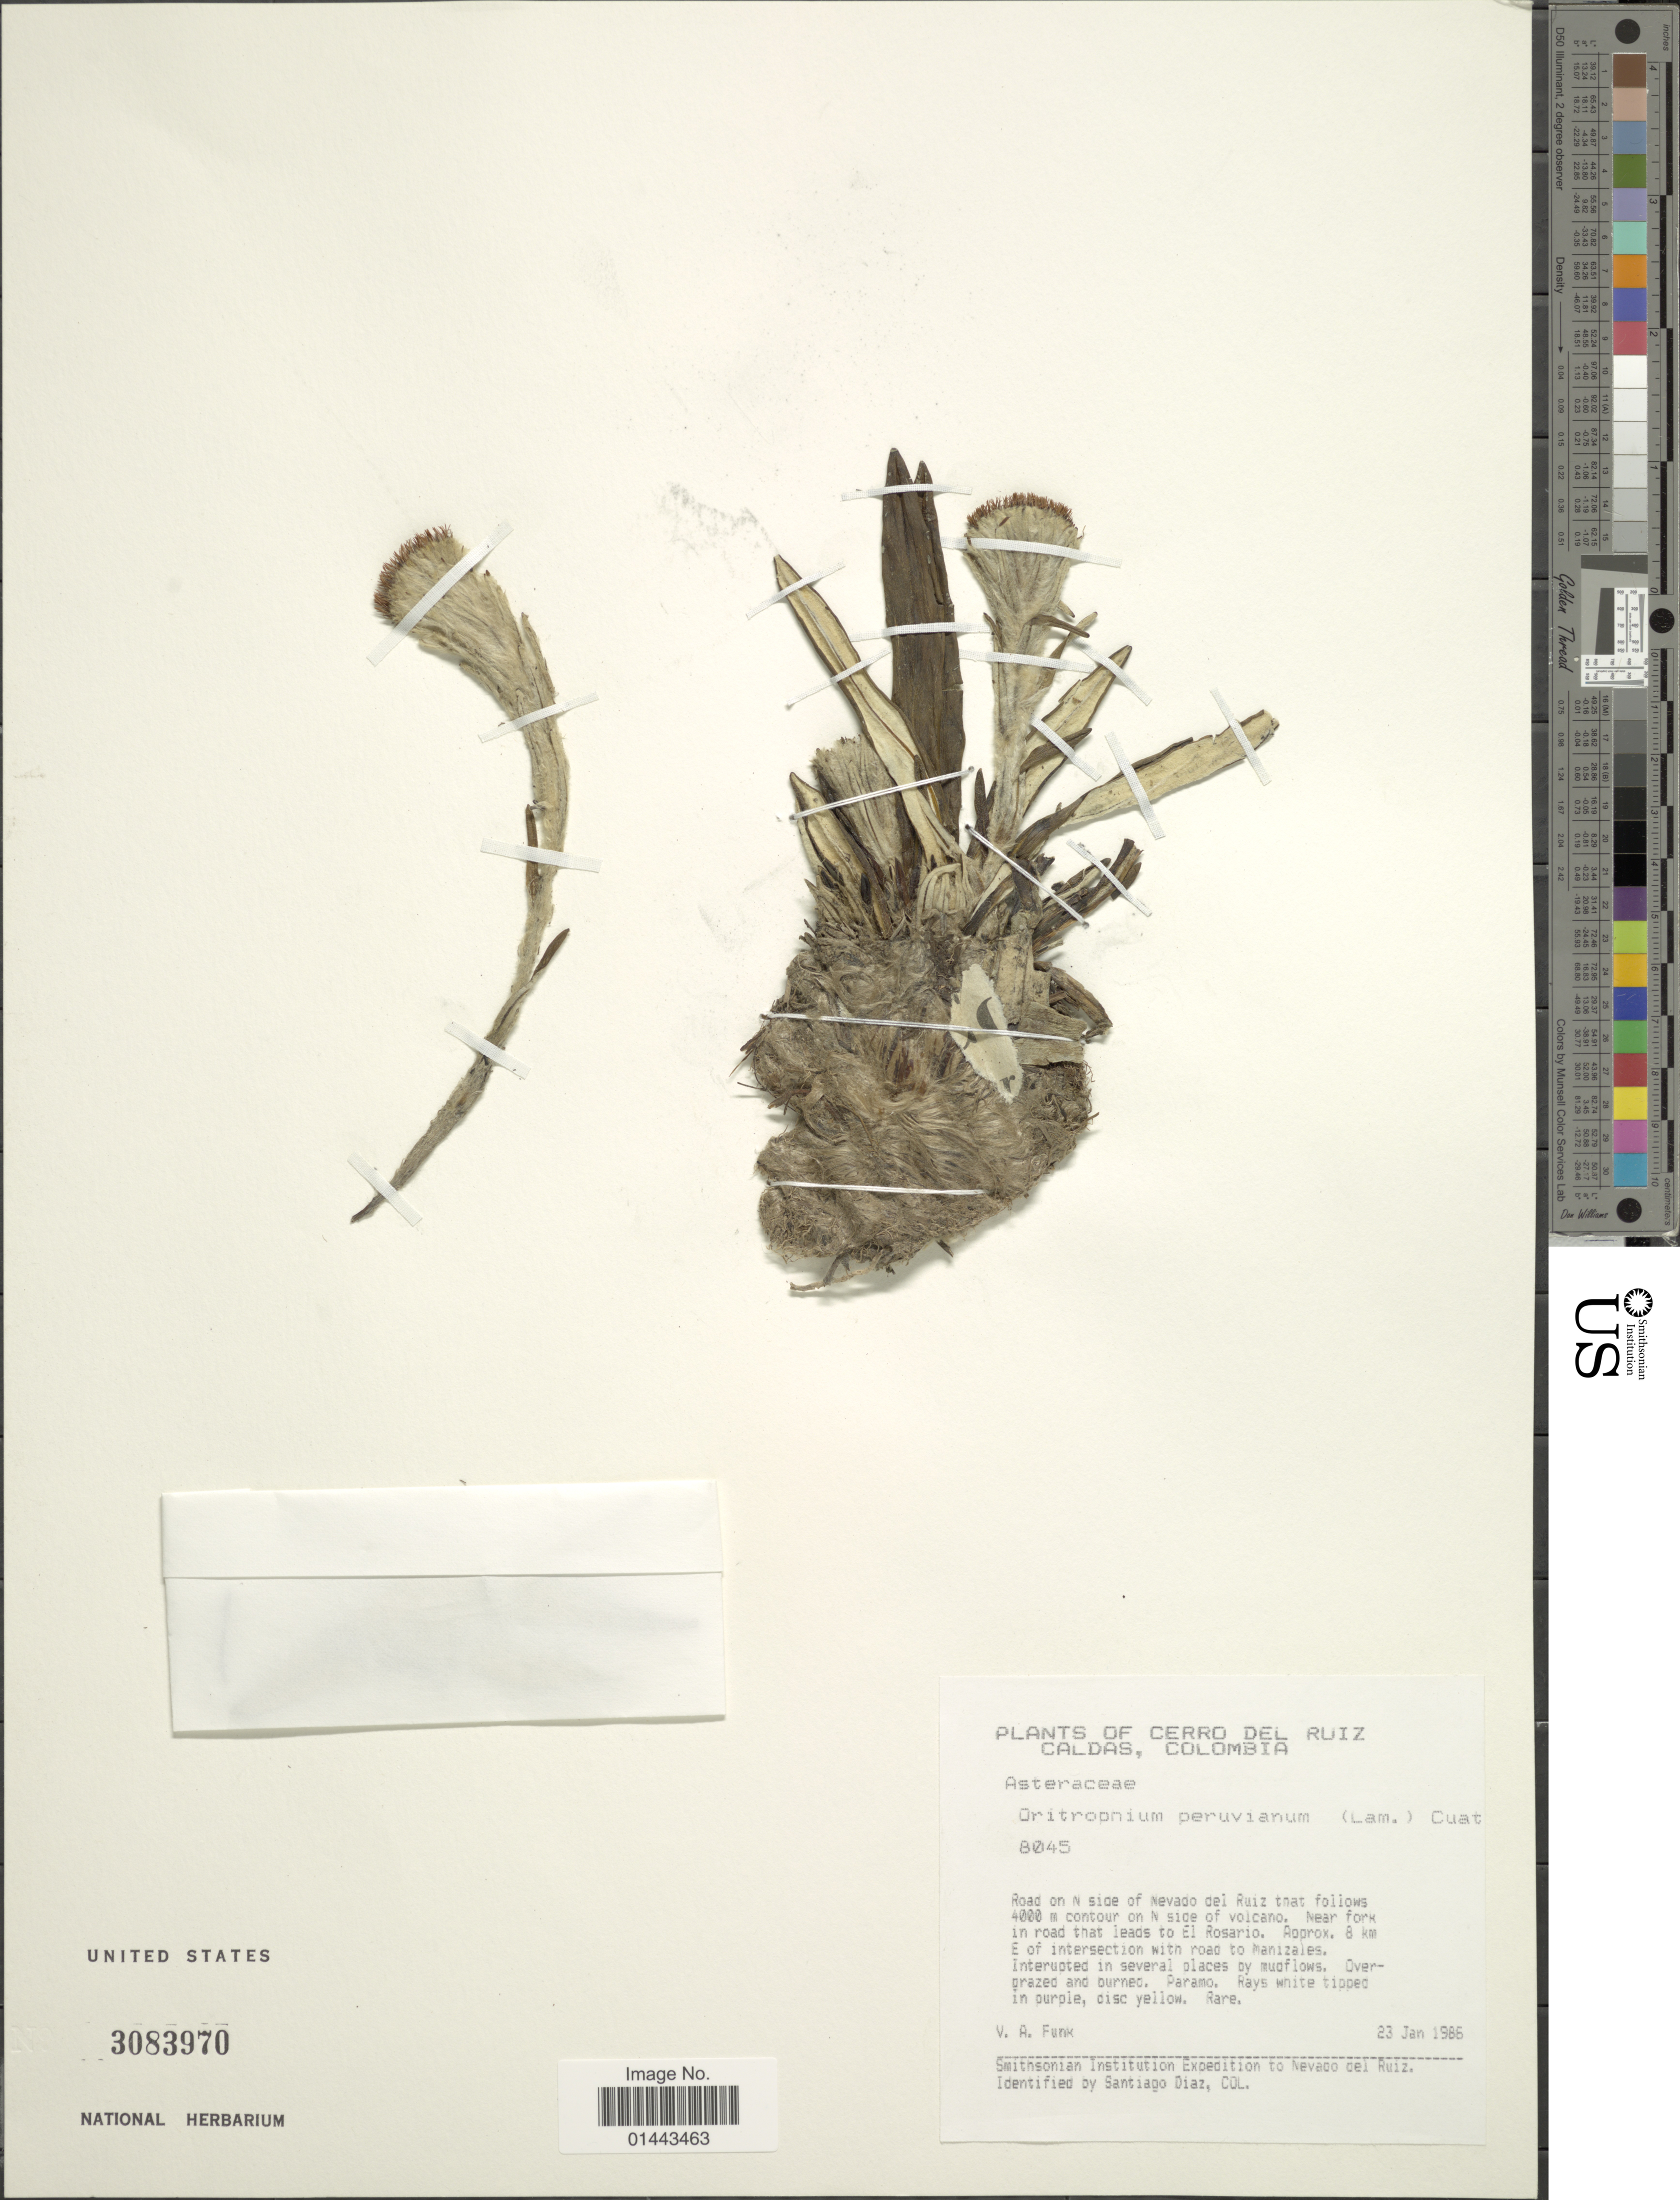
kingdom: Plantae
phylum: Tracheophyta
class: Magnoliopsida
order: Asterales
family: Asteraceae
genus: Oritrophium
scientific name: Oritrophium peruvianum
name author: (Lam.) Cuatrec.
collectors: V. Funk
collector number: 8045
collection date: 1986-01-23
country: Colombia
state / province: Caldas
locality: Cerro del Ruiz, road on N slope of Nevado del Ruiz that follows 4000 m contour on N side of volcano, near fork in road that leads to El Rosario, approx. 8 km E of intersection with road to Manizales.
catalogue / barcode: US 3083970